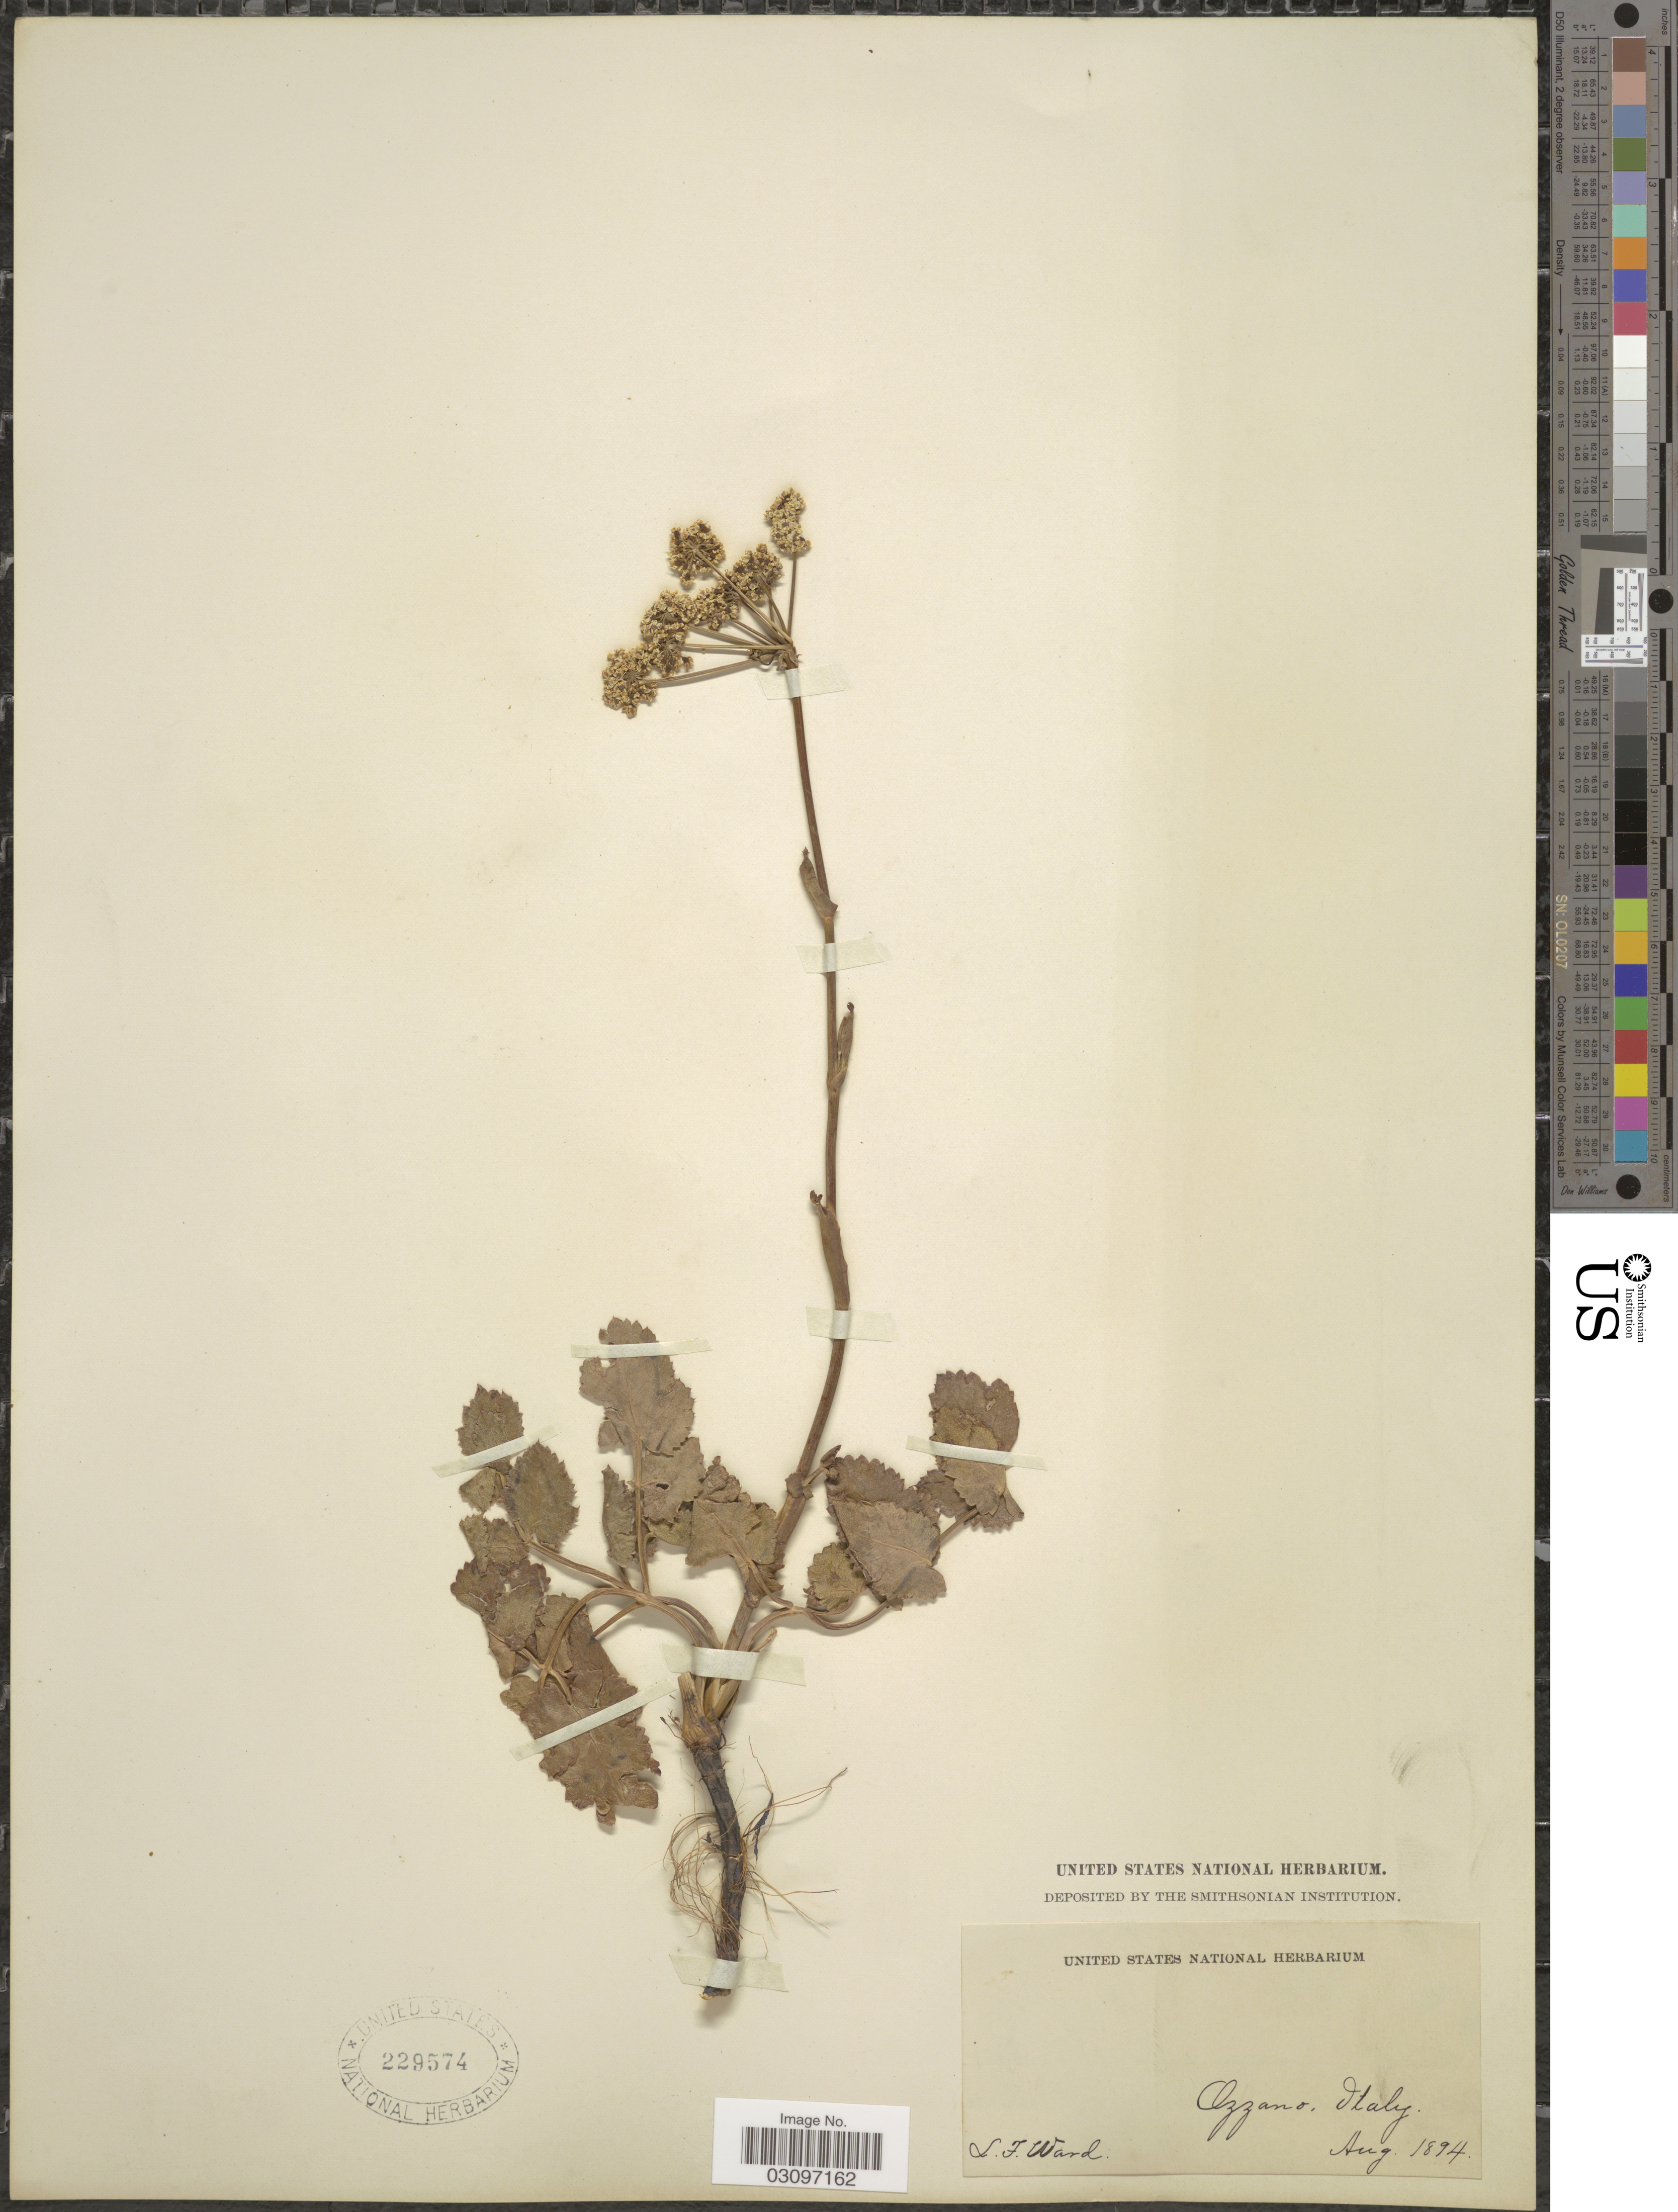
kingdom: Plantae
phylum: Tracheophyta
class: Magnoliopsida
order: Apiales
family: Apiaceae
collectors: L. Ward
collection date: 1894-08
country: Italy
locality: Ozzano.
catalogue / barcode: US 229574